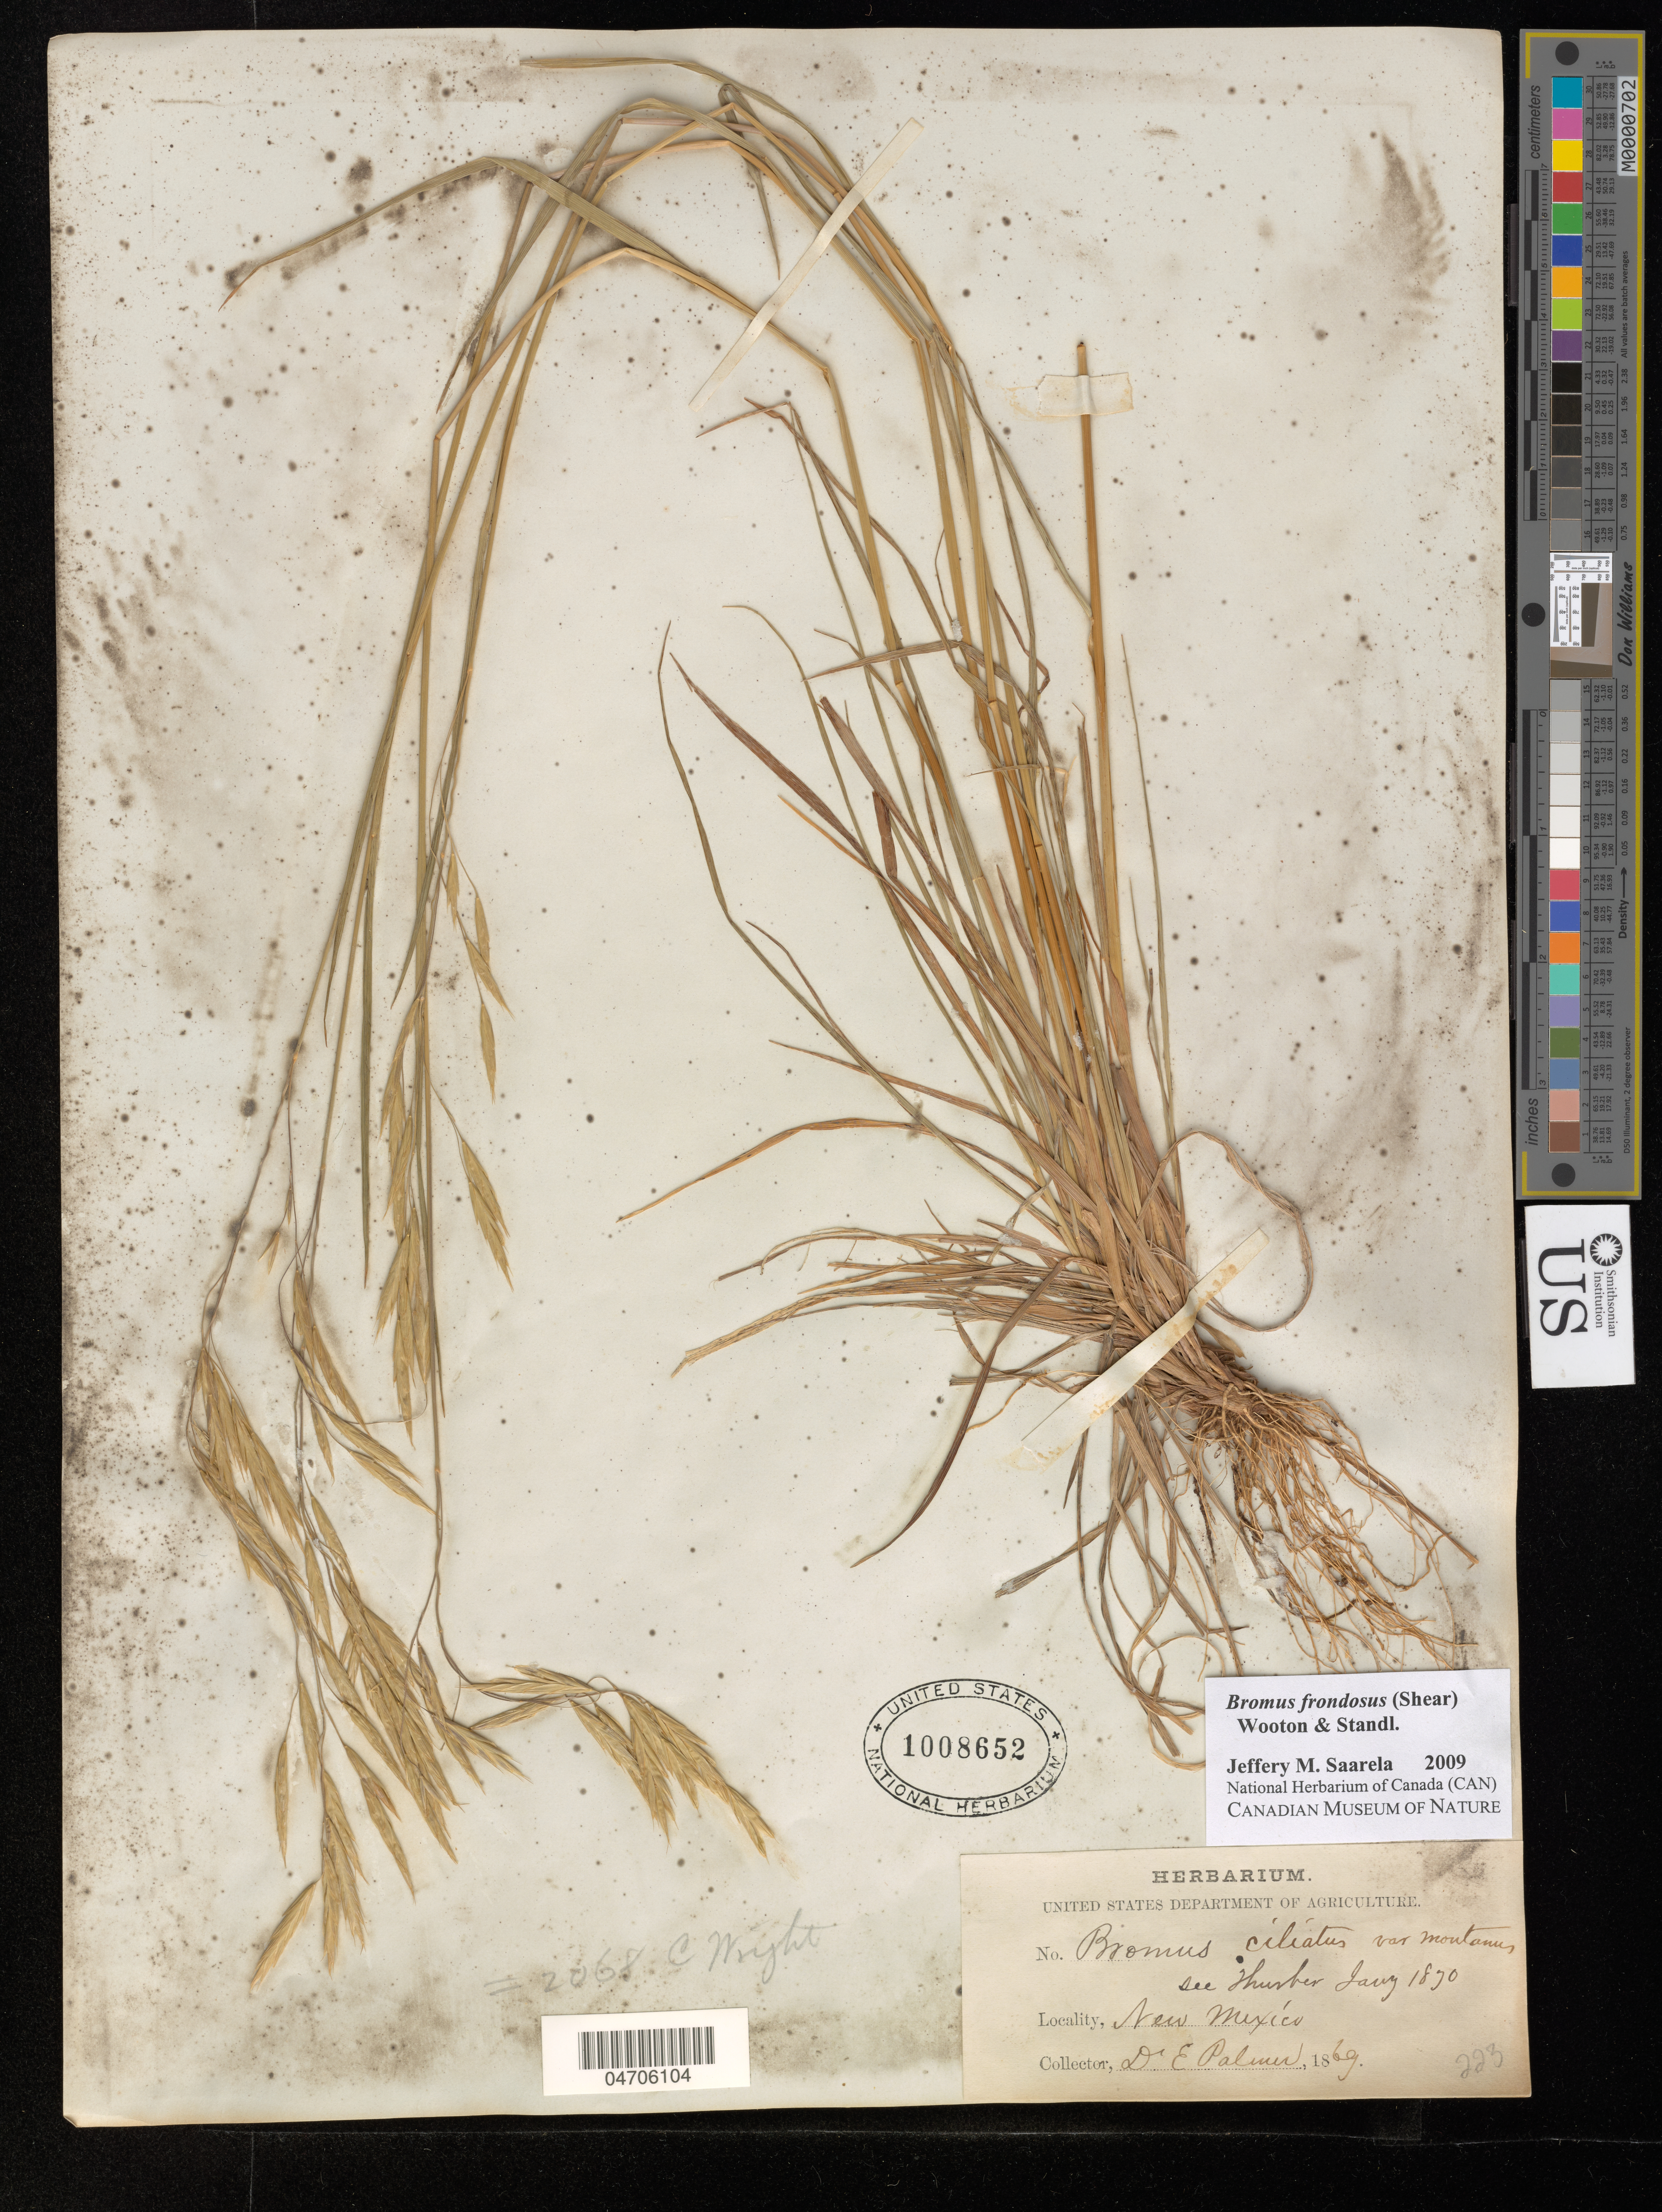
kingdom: Plantae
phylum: Tracheophyta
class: Liliopsida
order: Poales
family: Poaceae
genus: Bromus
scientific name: Bromus frondosus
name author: (Shear) Wooton & Standl.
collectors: E. Palmer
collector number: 223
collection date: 1869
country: United States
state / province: New Mexico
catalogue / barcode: US 1008652